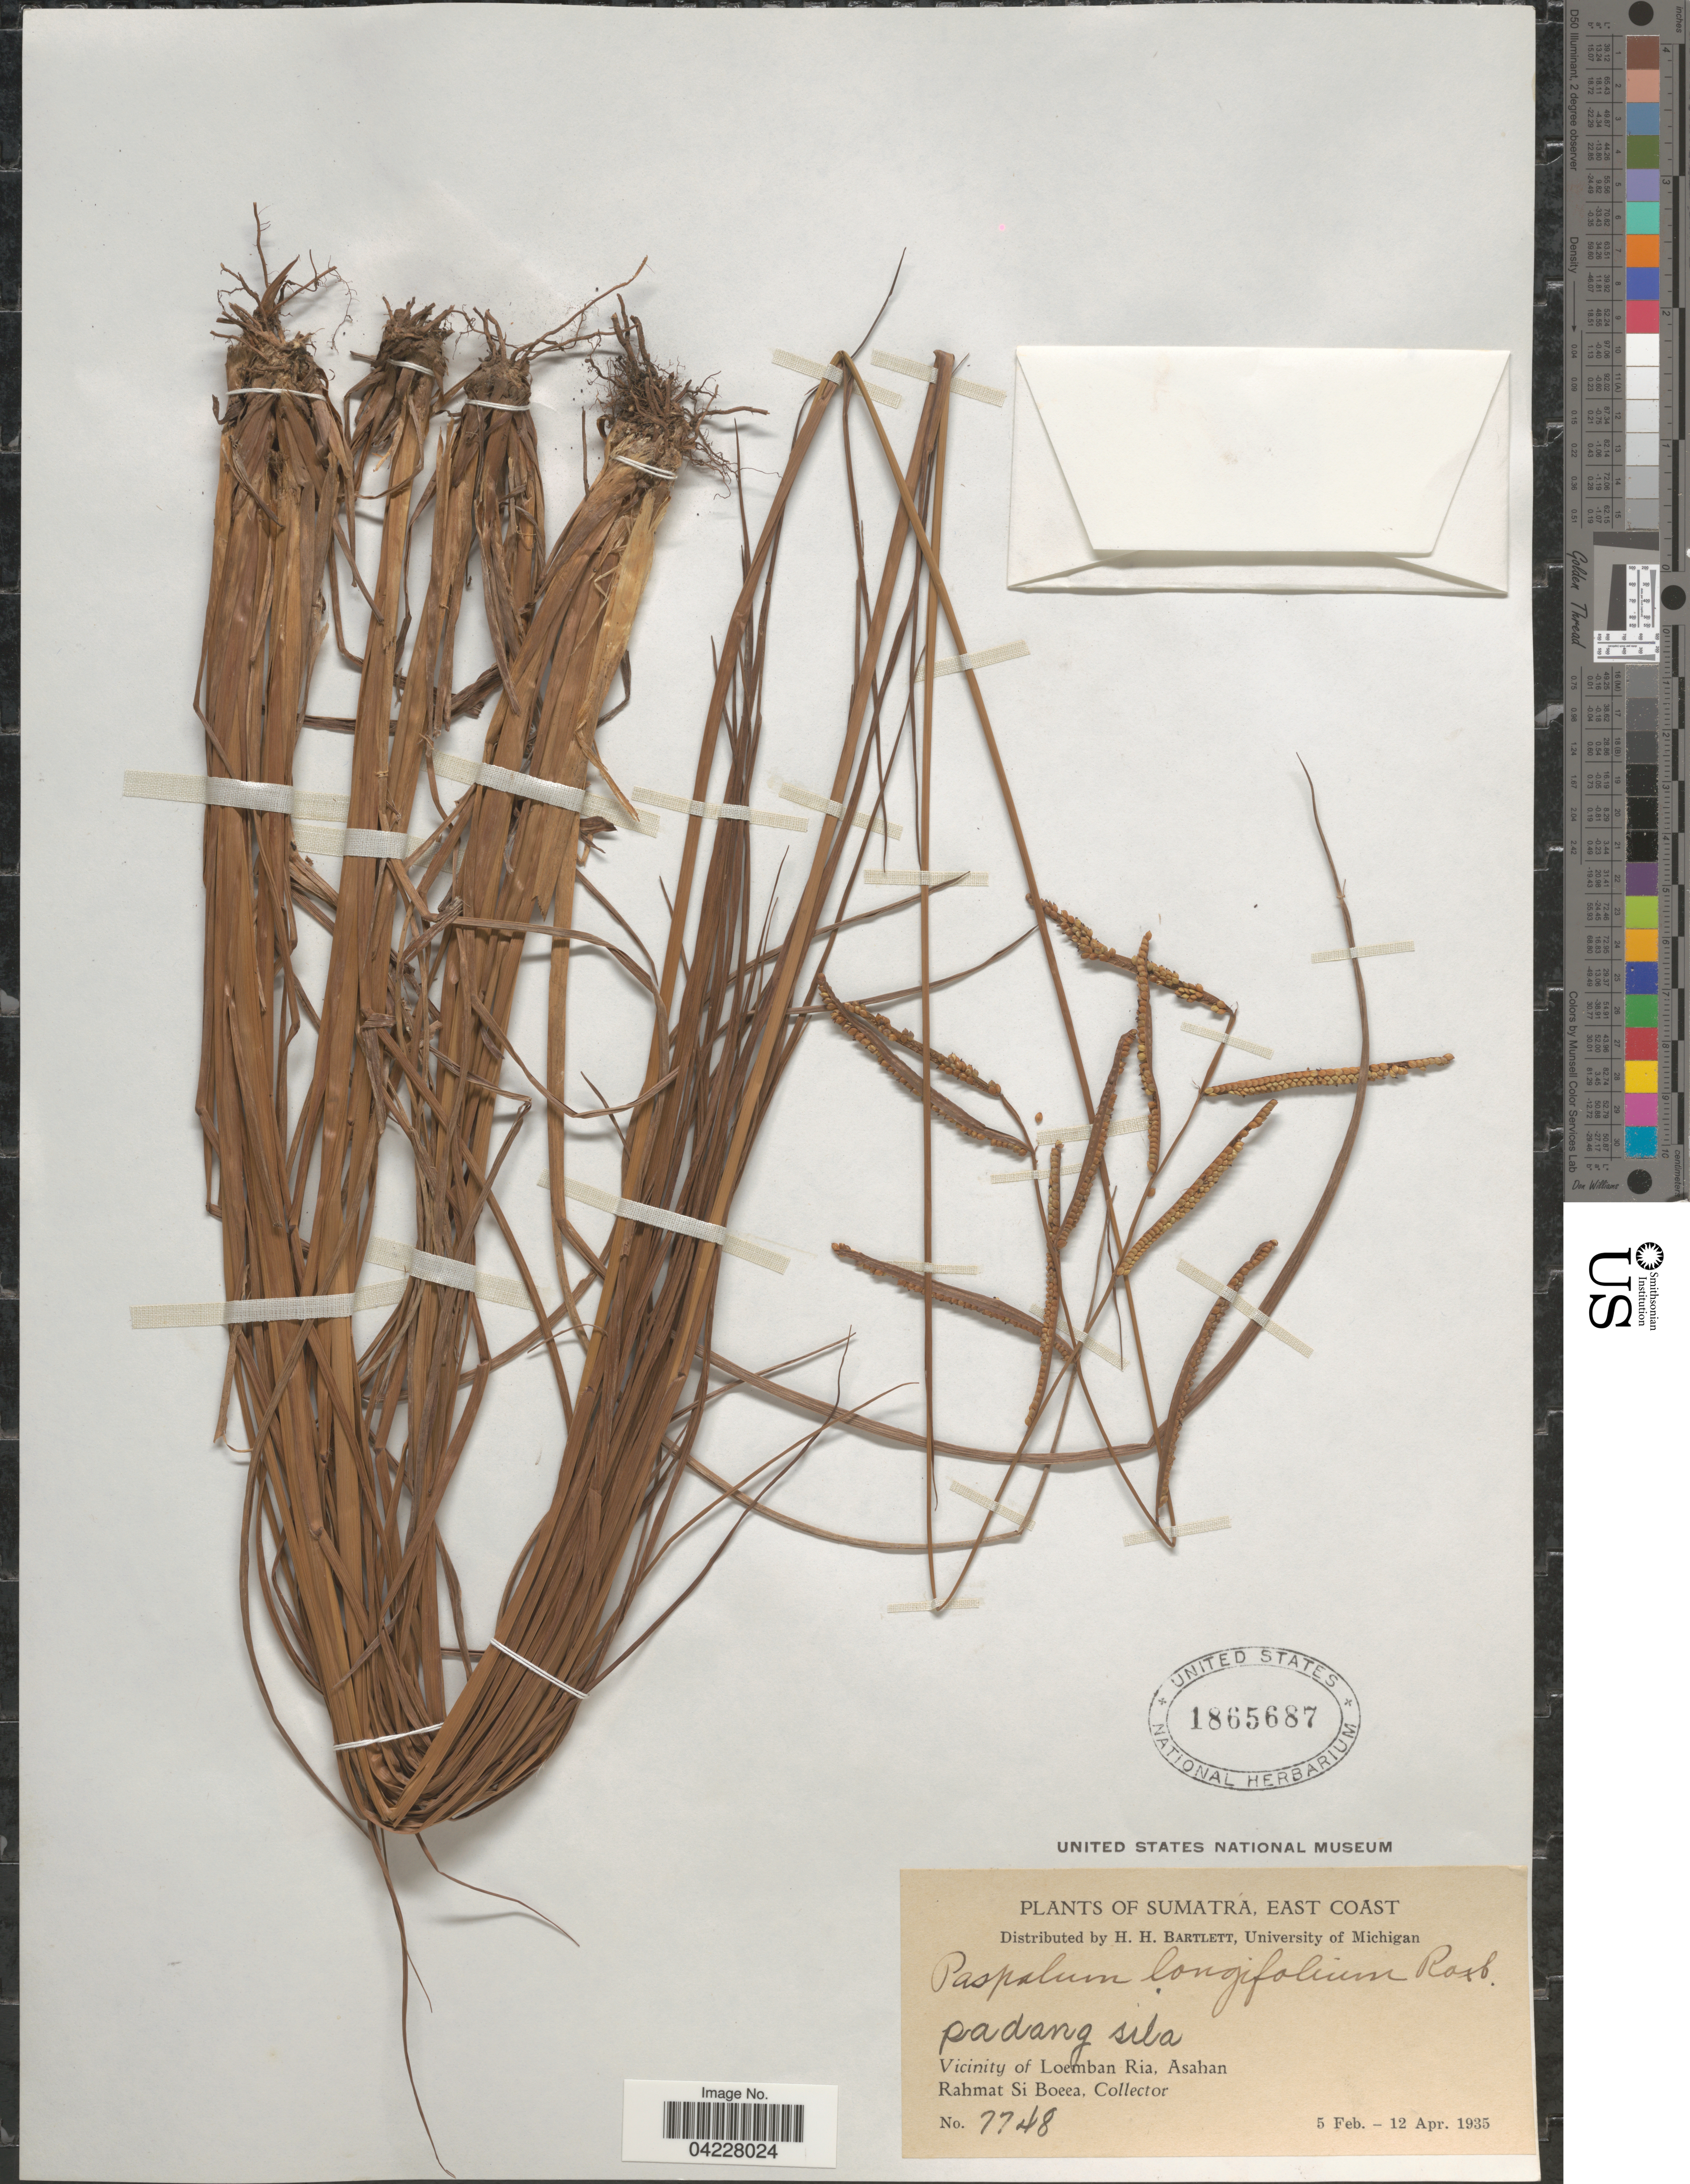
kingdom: Plantae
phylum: Tracheophyta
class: Liliopsida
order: Poales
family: Poaceae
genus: Paspalum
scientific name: Paspalum longifolium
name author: Roxb.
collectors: Rahmat Si Boeea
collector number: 7748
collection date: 1935-02-05/1935-04-12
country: Indonesia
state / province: Sumatra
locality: East Coast. Vicinity of Loemban Ria, Asahan.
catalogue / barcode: US 1865687